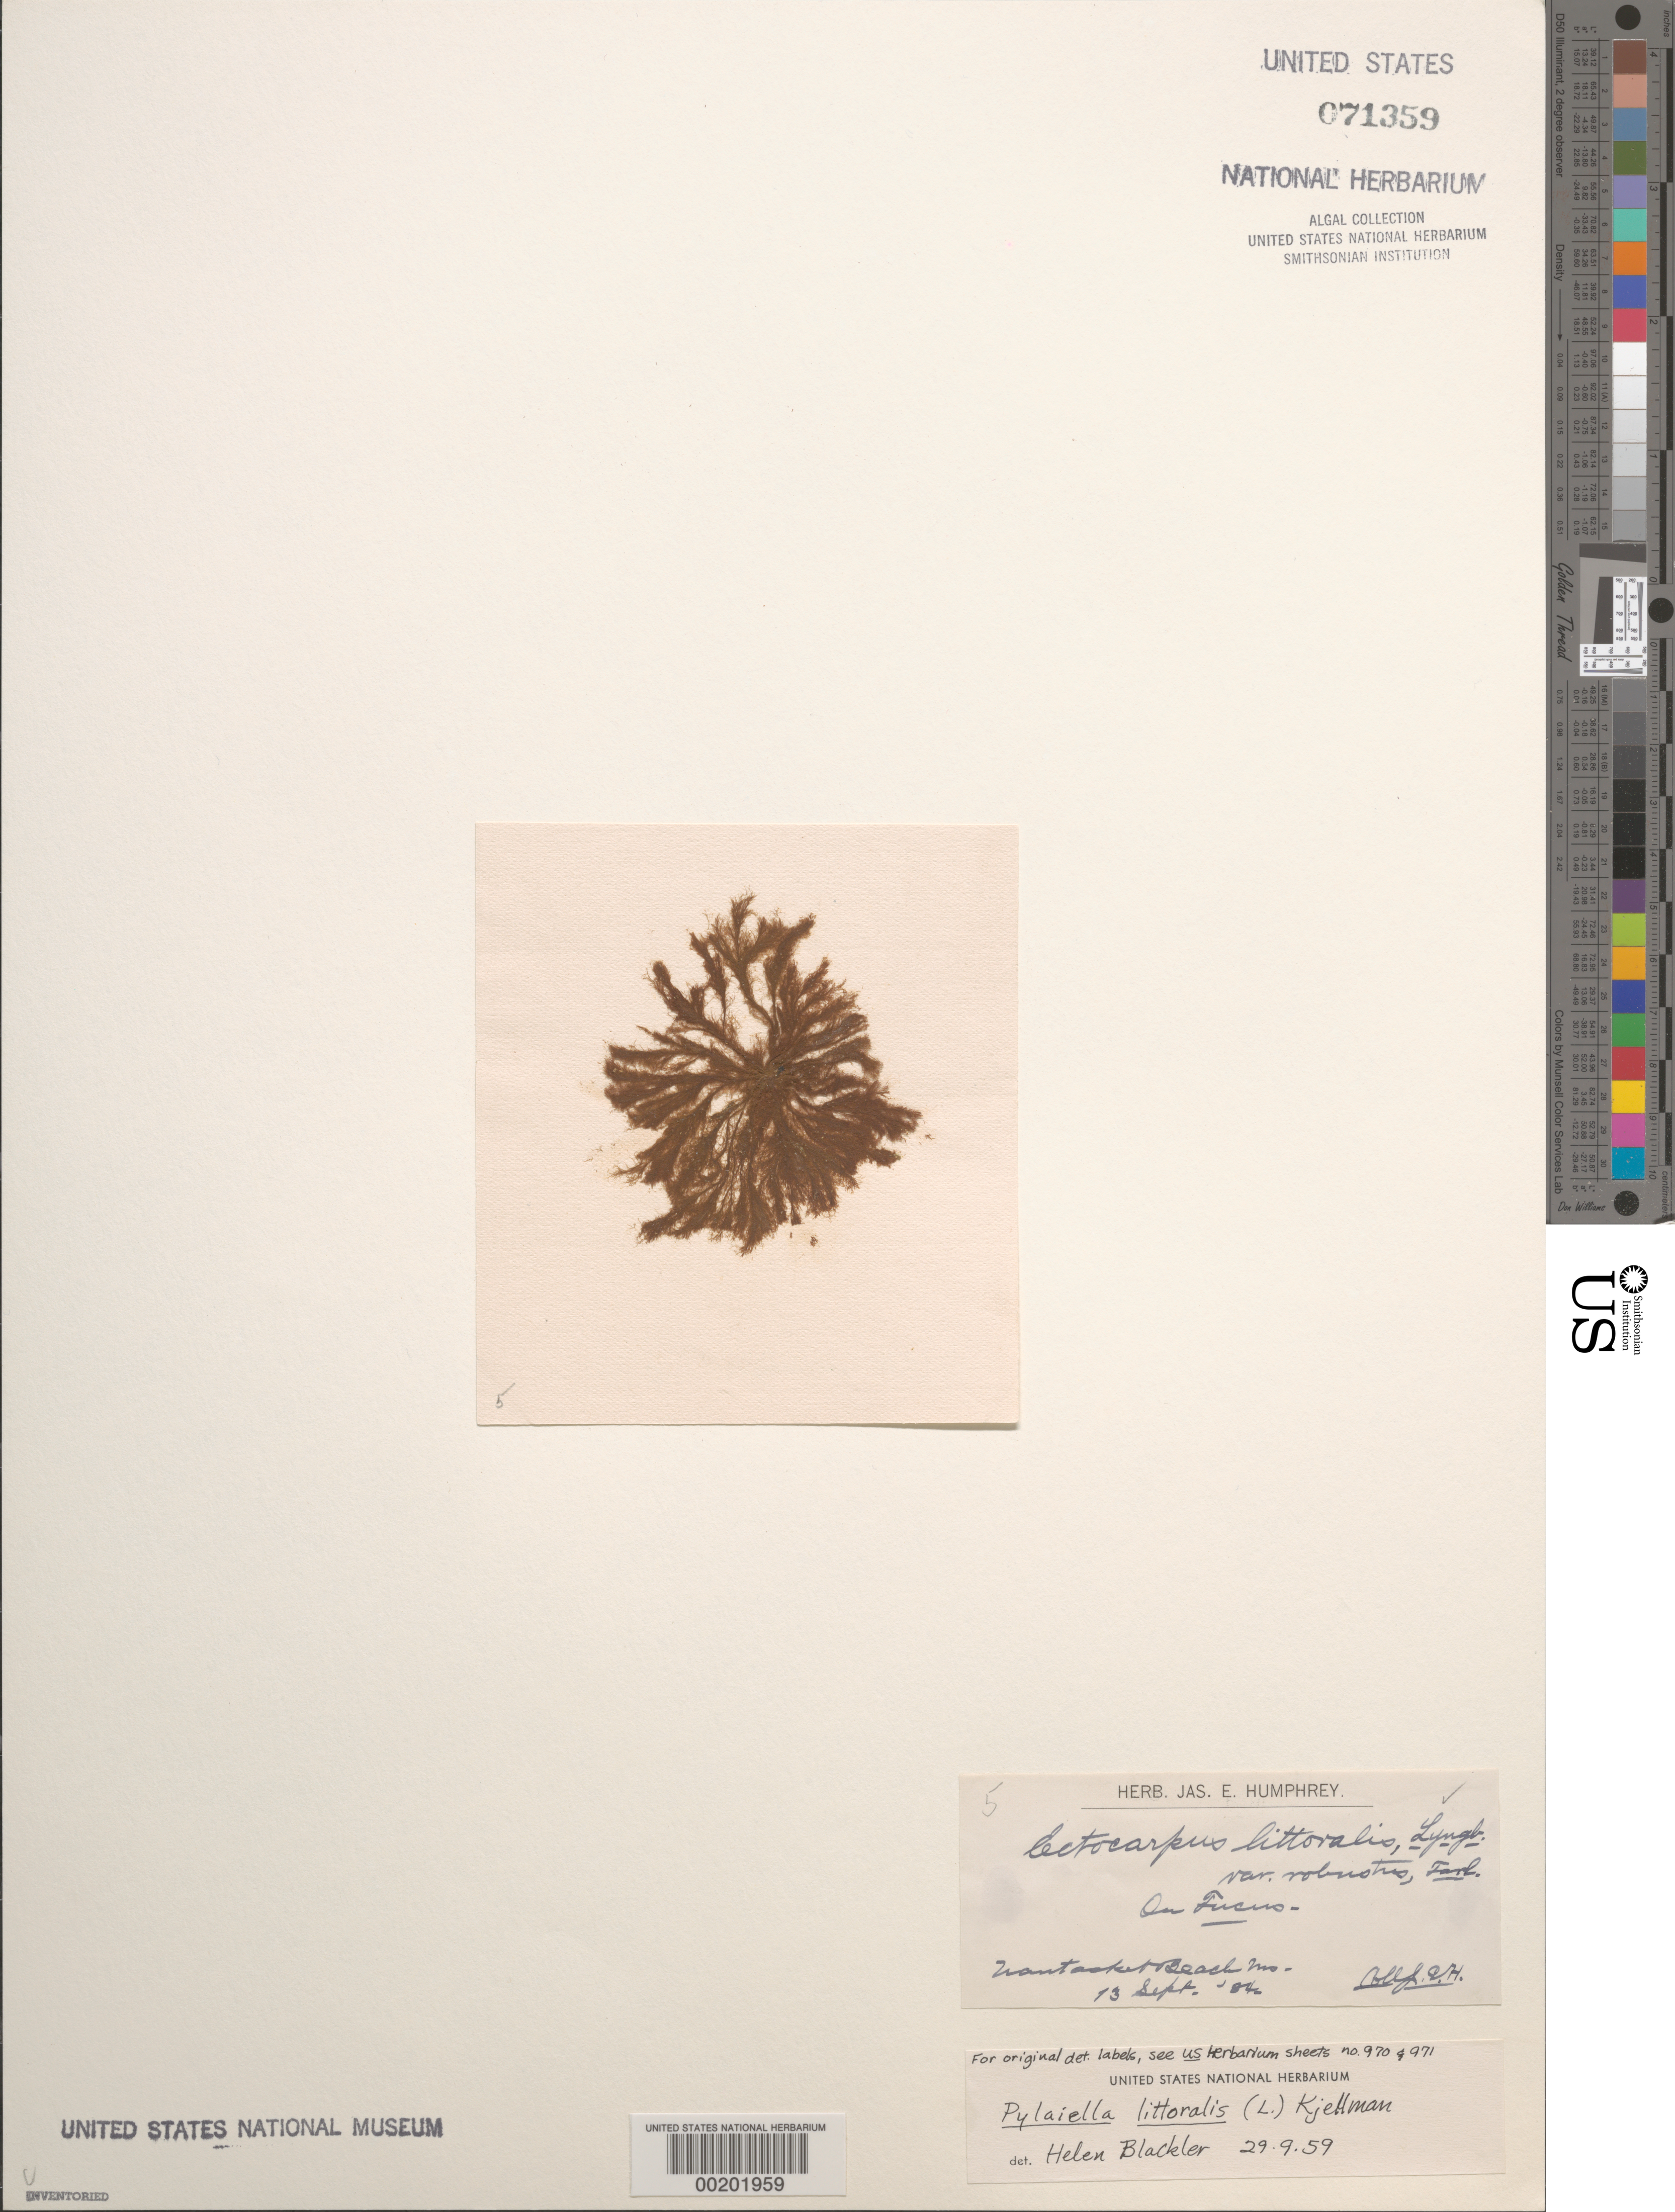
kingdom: Chromista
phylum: Ochrophyta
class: Phaeophyceae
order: Ectocarpales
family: Acinetosporaceae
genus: Pylaiella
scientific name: Pylaiella litoralis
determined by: Blackler, H.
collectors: J. Humphrey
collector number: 5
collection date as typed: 13 Sep 1884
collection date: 1884-09-13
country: United States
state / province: Massachusetts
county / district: Plymouth County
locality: Nantasket Beach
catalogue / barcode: US 71359